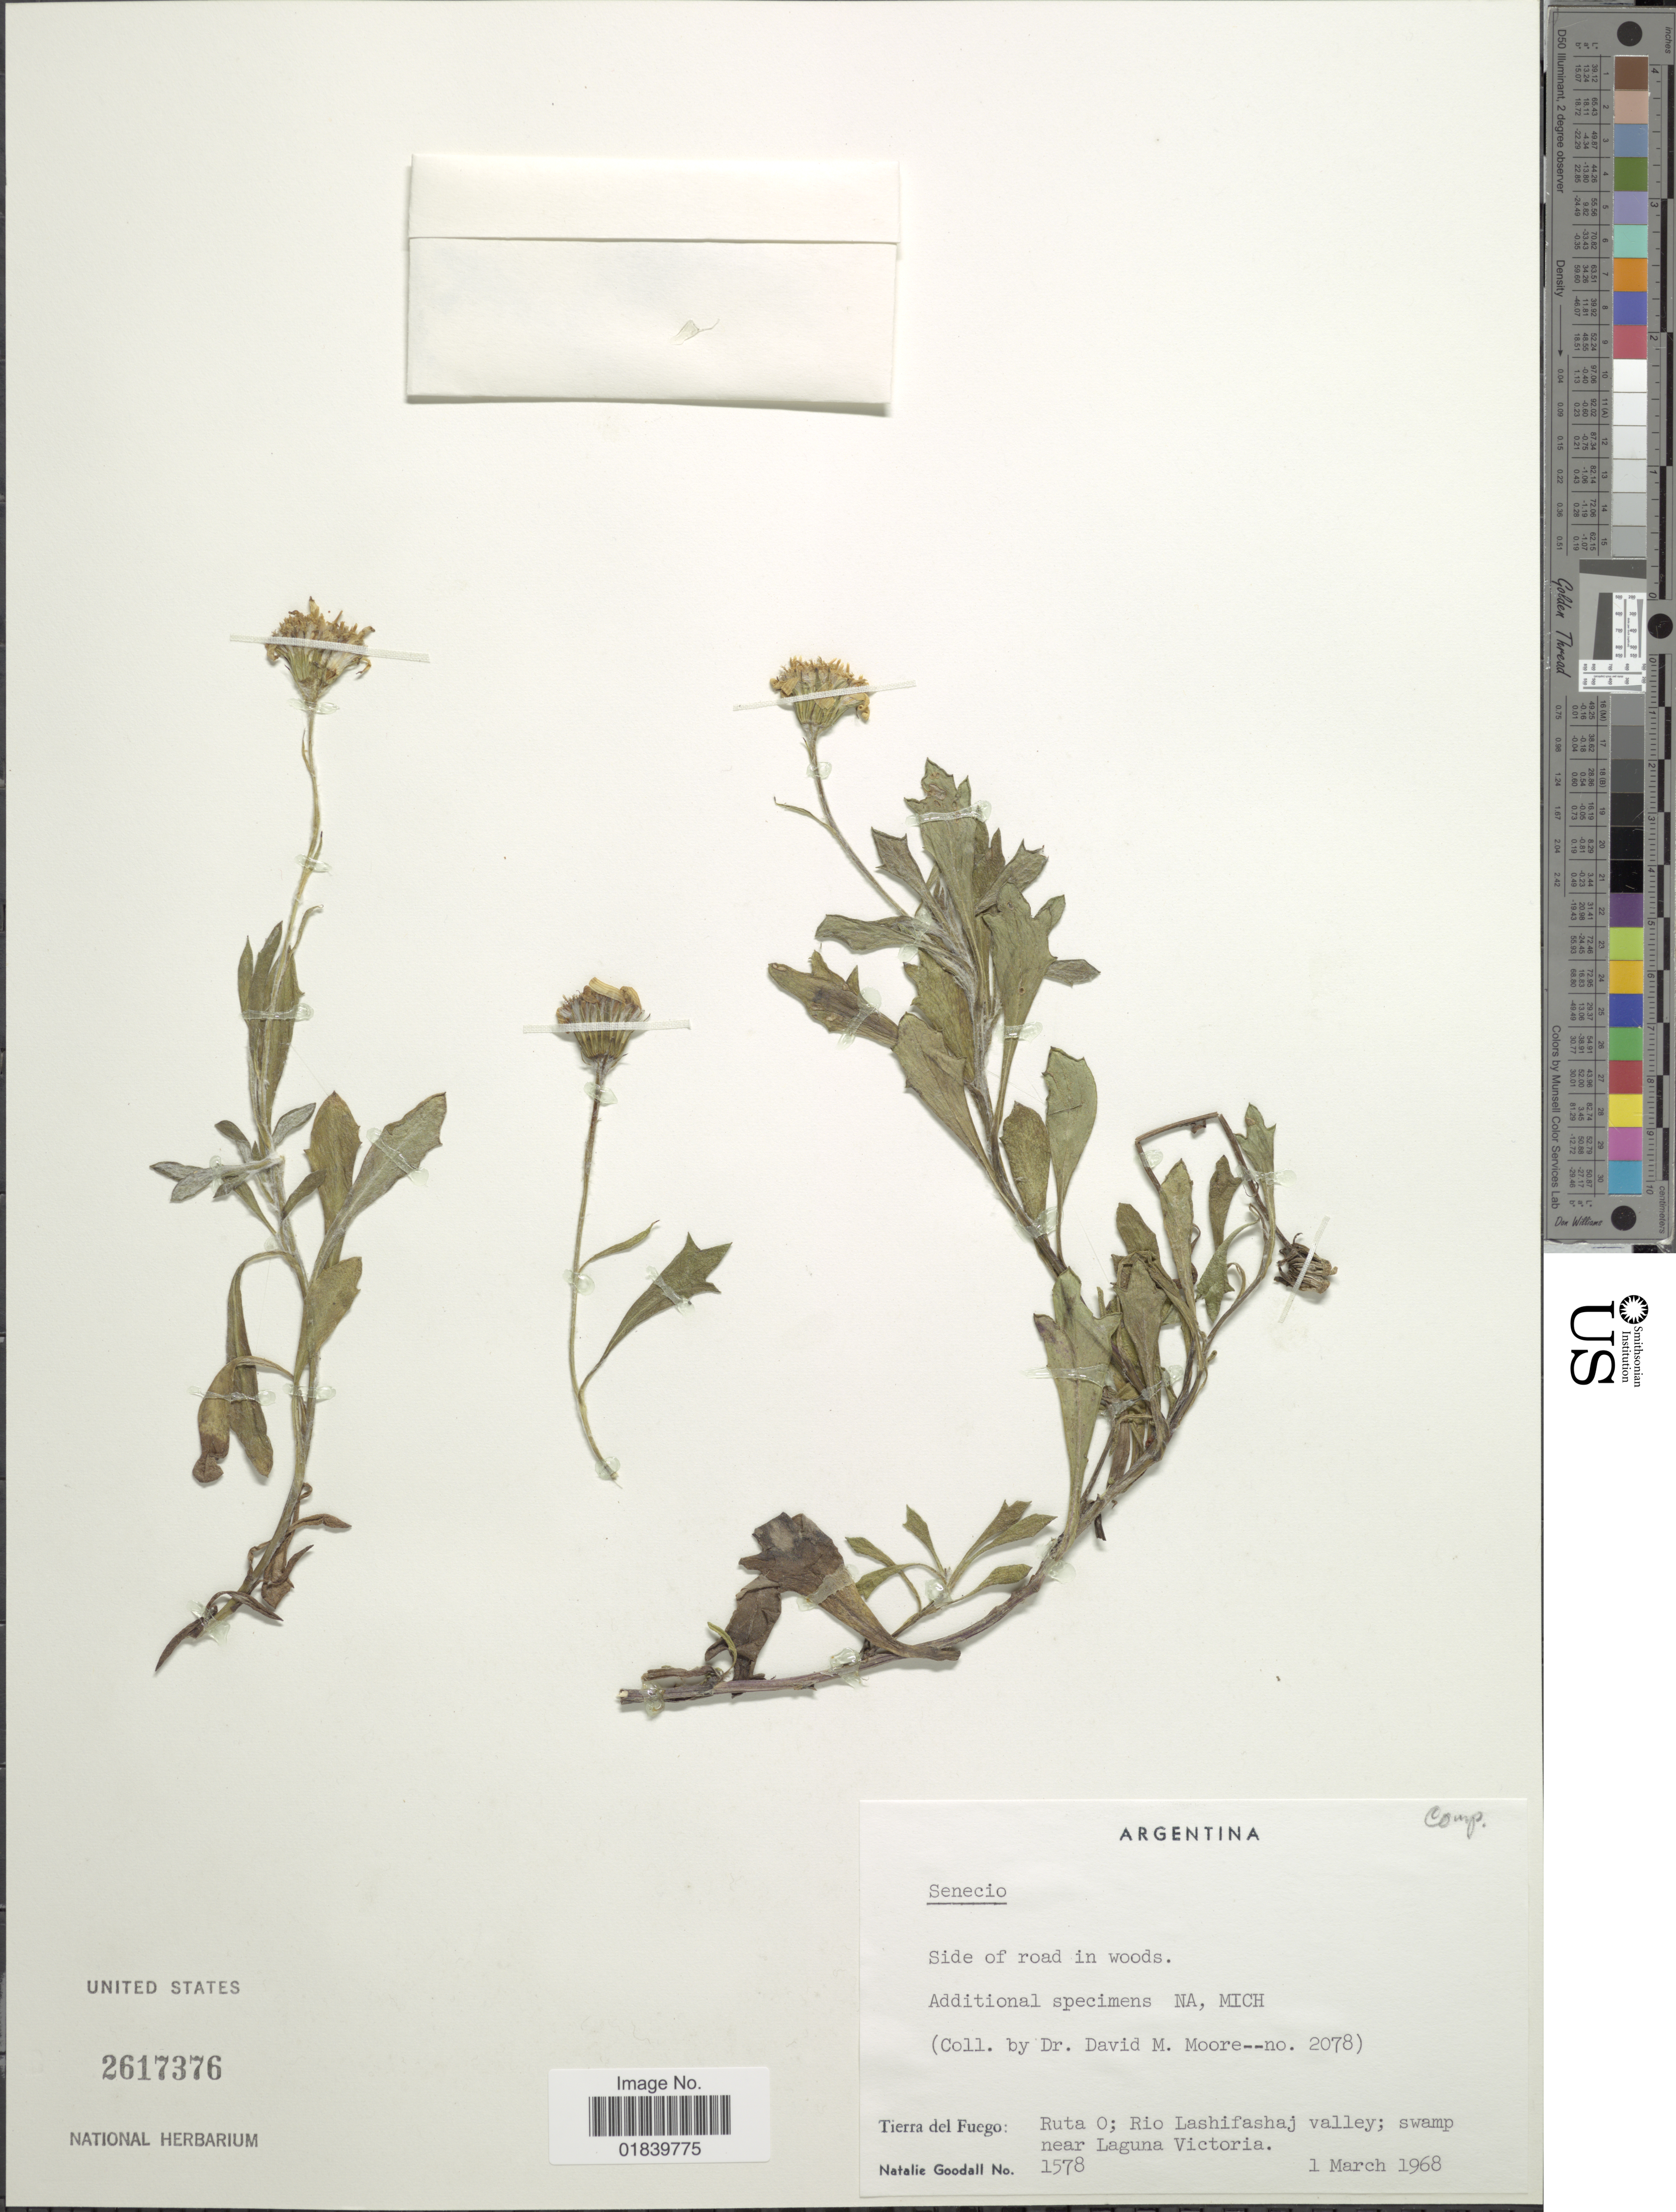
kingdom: Plantae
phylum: Tracheophyta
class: Magnoliopsida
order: Asterales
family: Asteraceae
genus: Senecio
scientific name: Senecio sp.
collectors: D. Moore & N. Goodall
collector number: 1578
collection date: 1968-03-01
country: Argentina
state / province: Tierra del Fuego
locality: Argentina. Tierra del Fuego: Ruta O; Rio Lashifashaj valley; swamp near Laguna Victoria.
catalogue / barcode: US 2617376